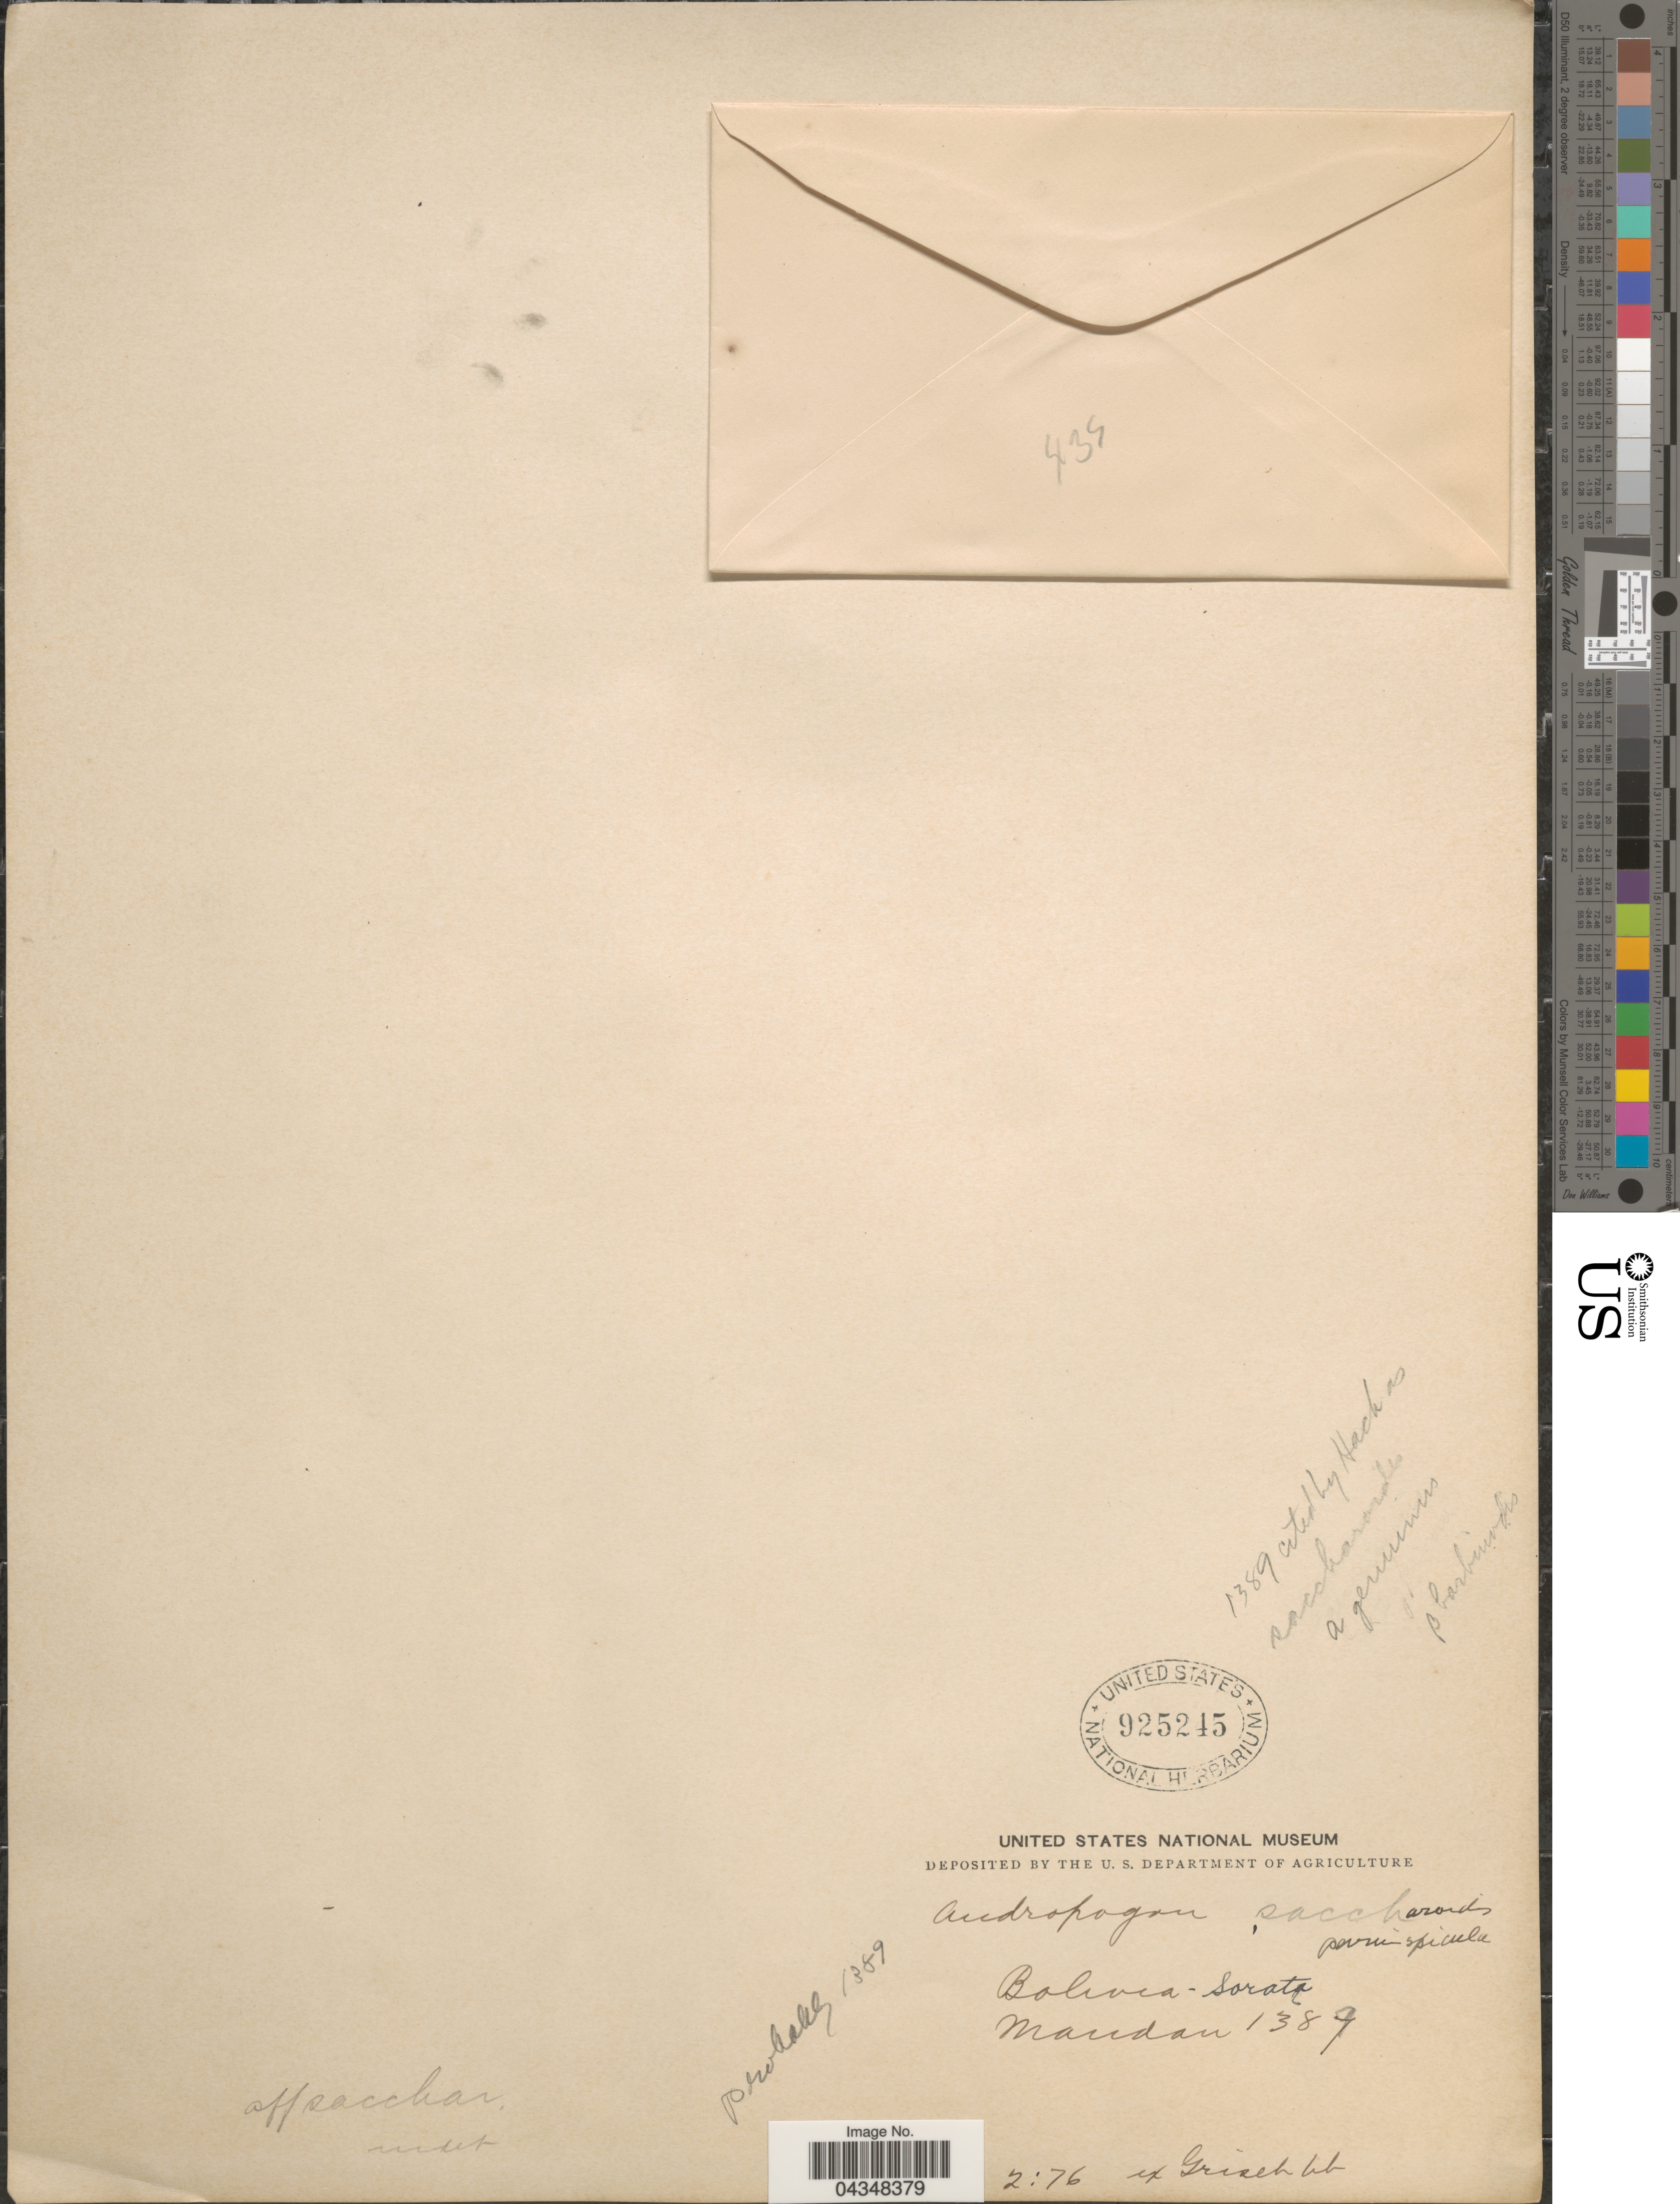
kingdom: Plantae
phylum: Tracheophyta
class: Liliopsida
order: Poales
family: Poaceae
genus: Bothriochloa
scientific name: Bothriochloa saccharoides var. parvispicula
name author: (Hitchc.) Tovar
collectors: Mandon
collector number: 1389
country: Bolivia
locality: Sorata.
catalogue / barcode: US 925245